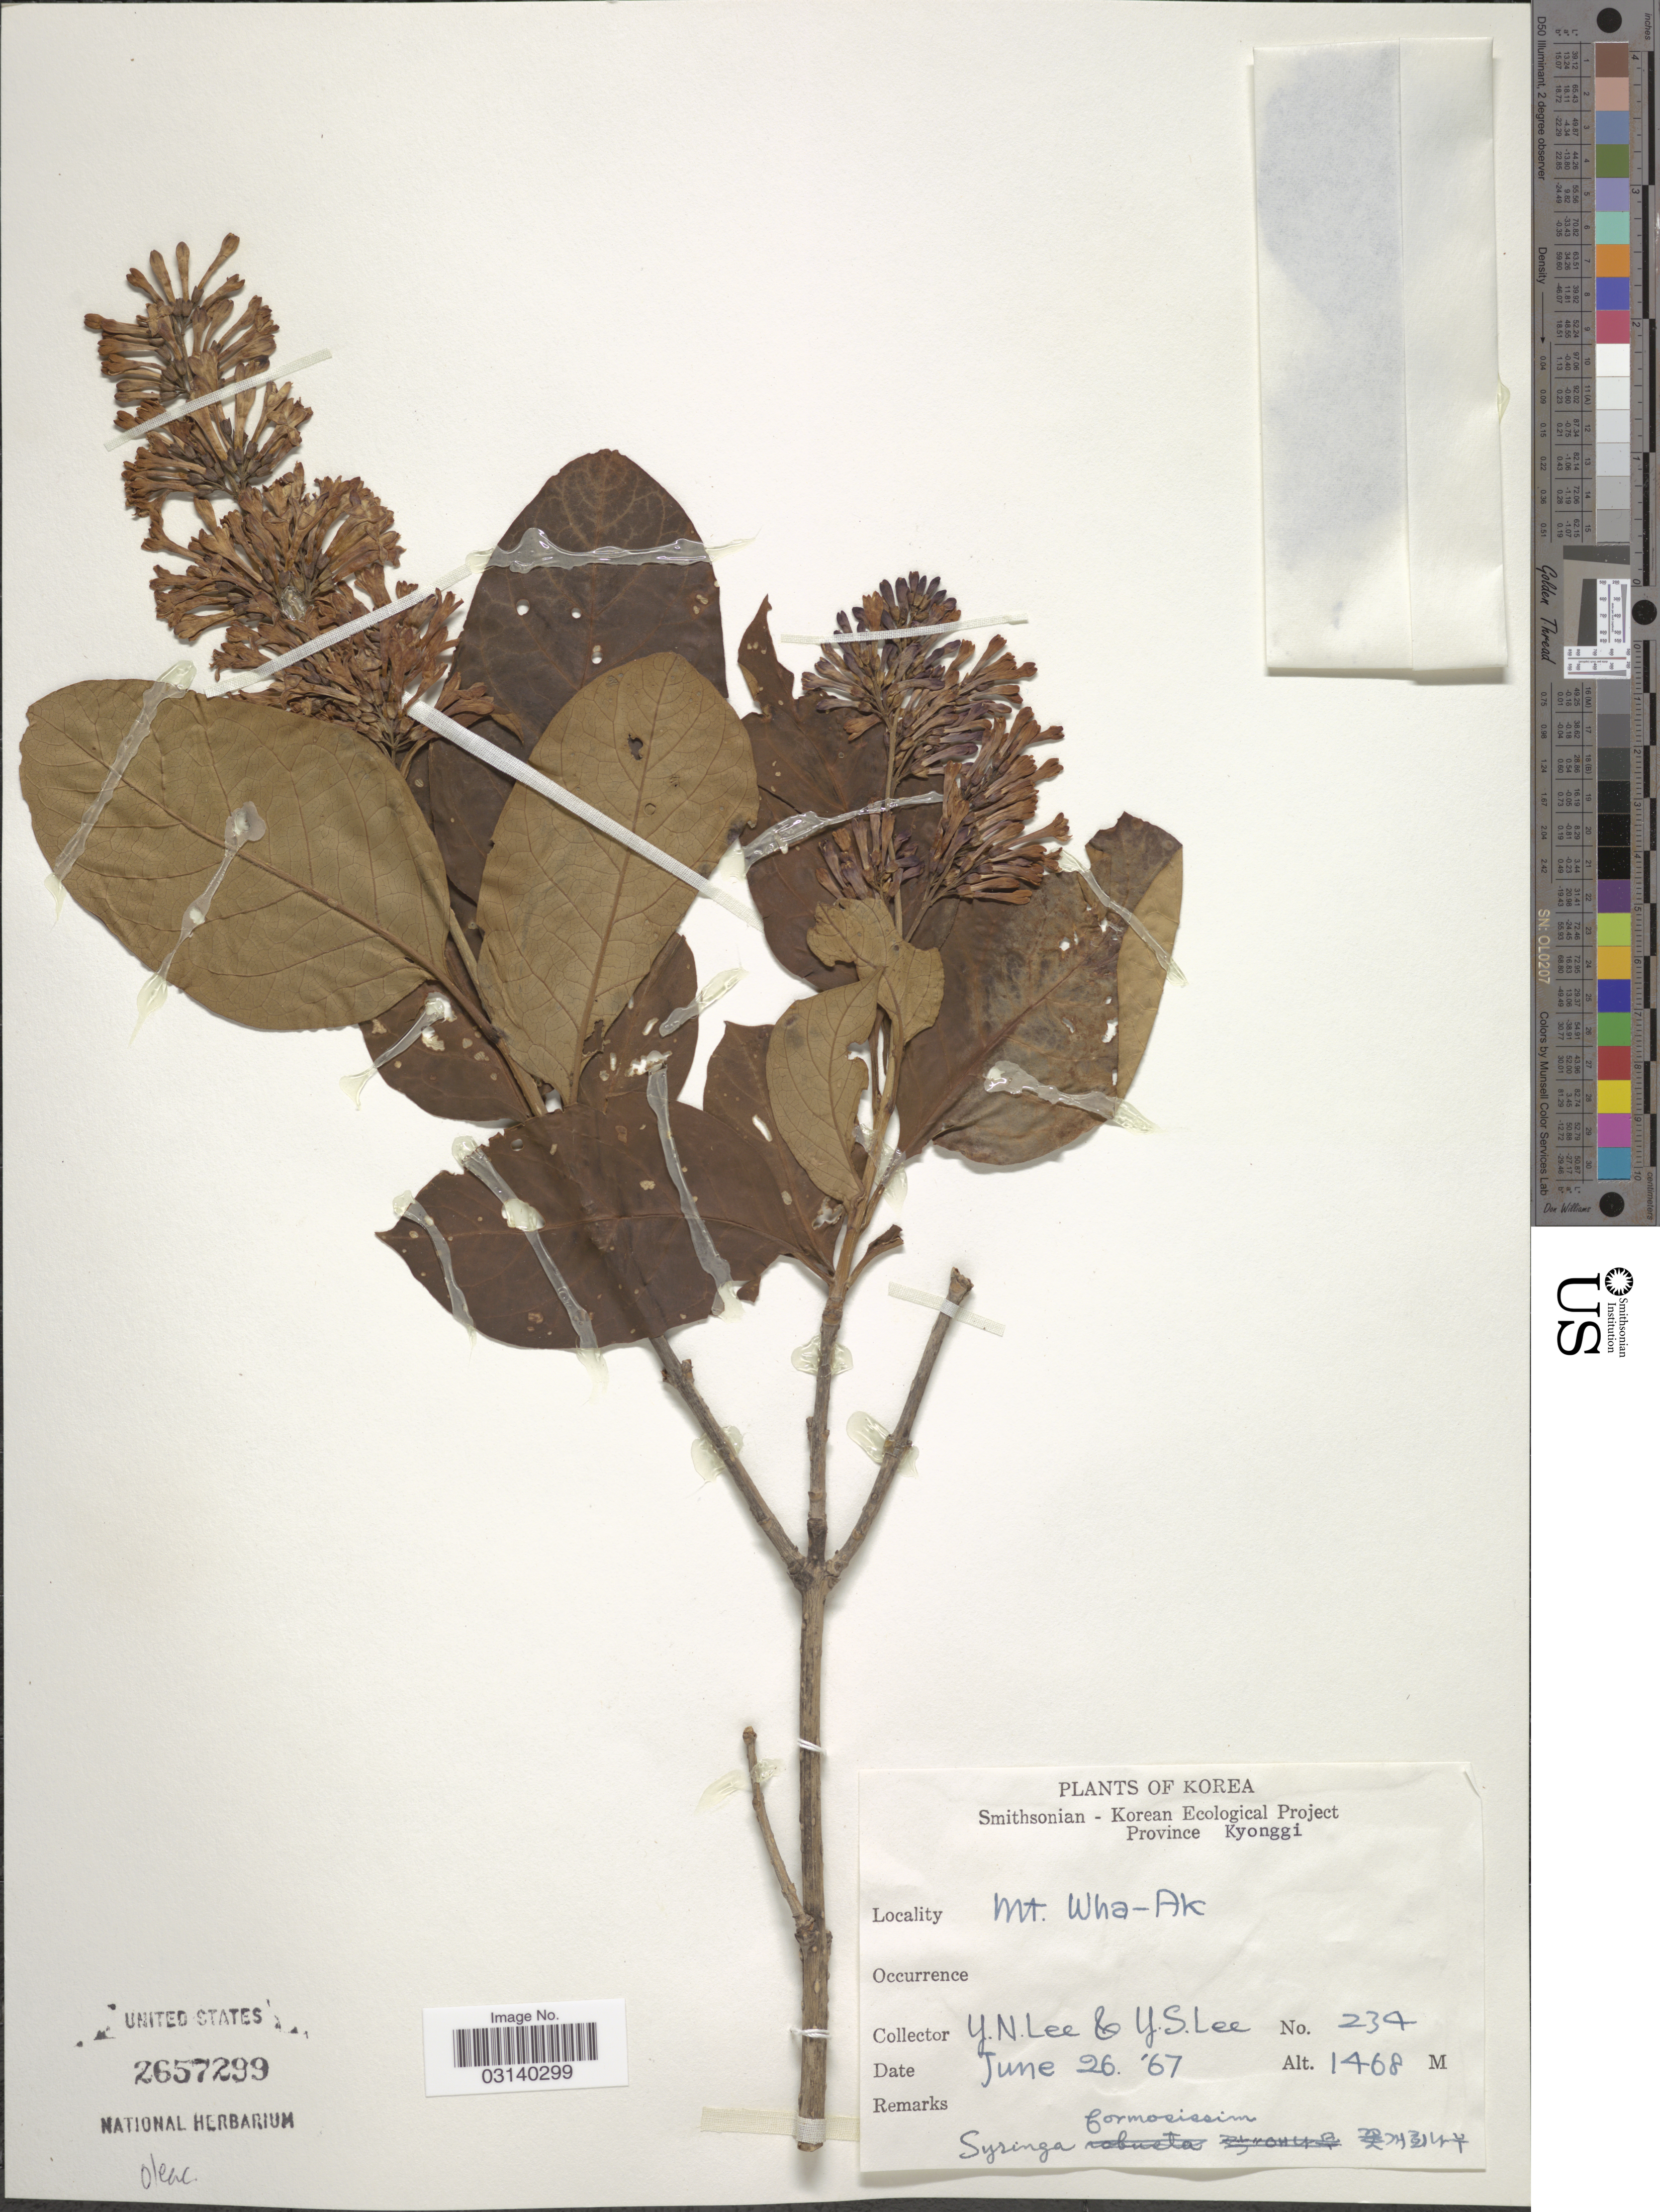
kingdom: Plantae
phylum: Tracheophyta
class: Magnoliopsida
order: Lamiales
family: Oleaceae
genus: Syringa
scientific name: Syringa wolfii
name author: C.K. Schneid.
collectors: Y. N. Lee & Y. S. Lee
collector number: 234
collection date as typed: Transcribed d/m/y: 26/6/67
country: South Korea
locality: Mt. Wha-Ak. Province Kyonggi.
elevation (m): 1468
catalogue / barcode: US 2657299